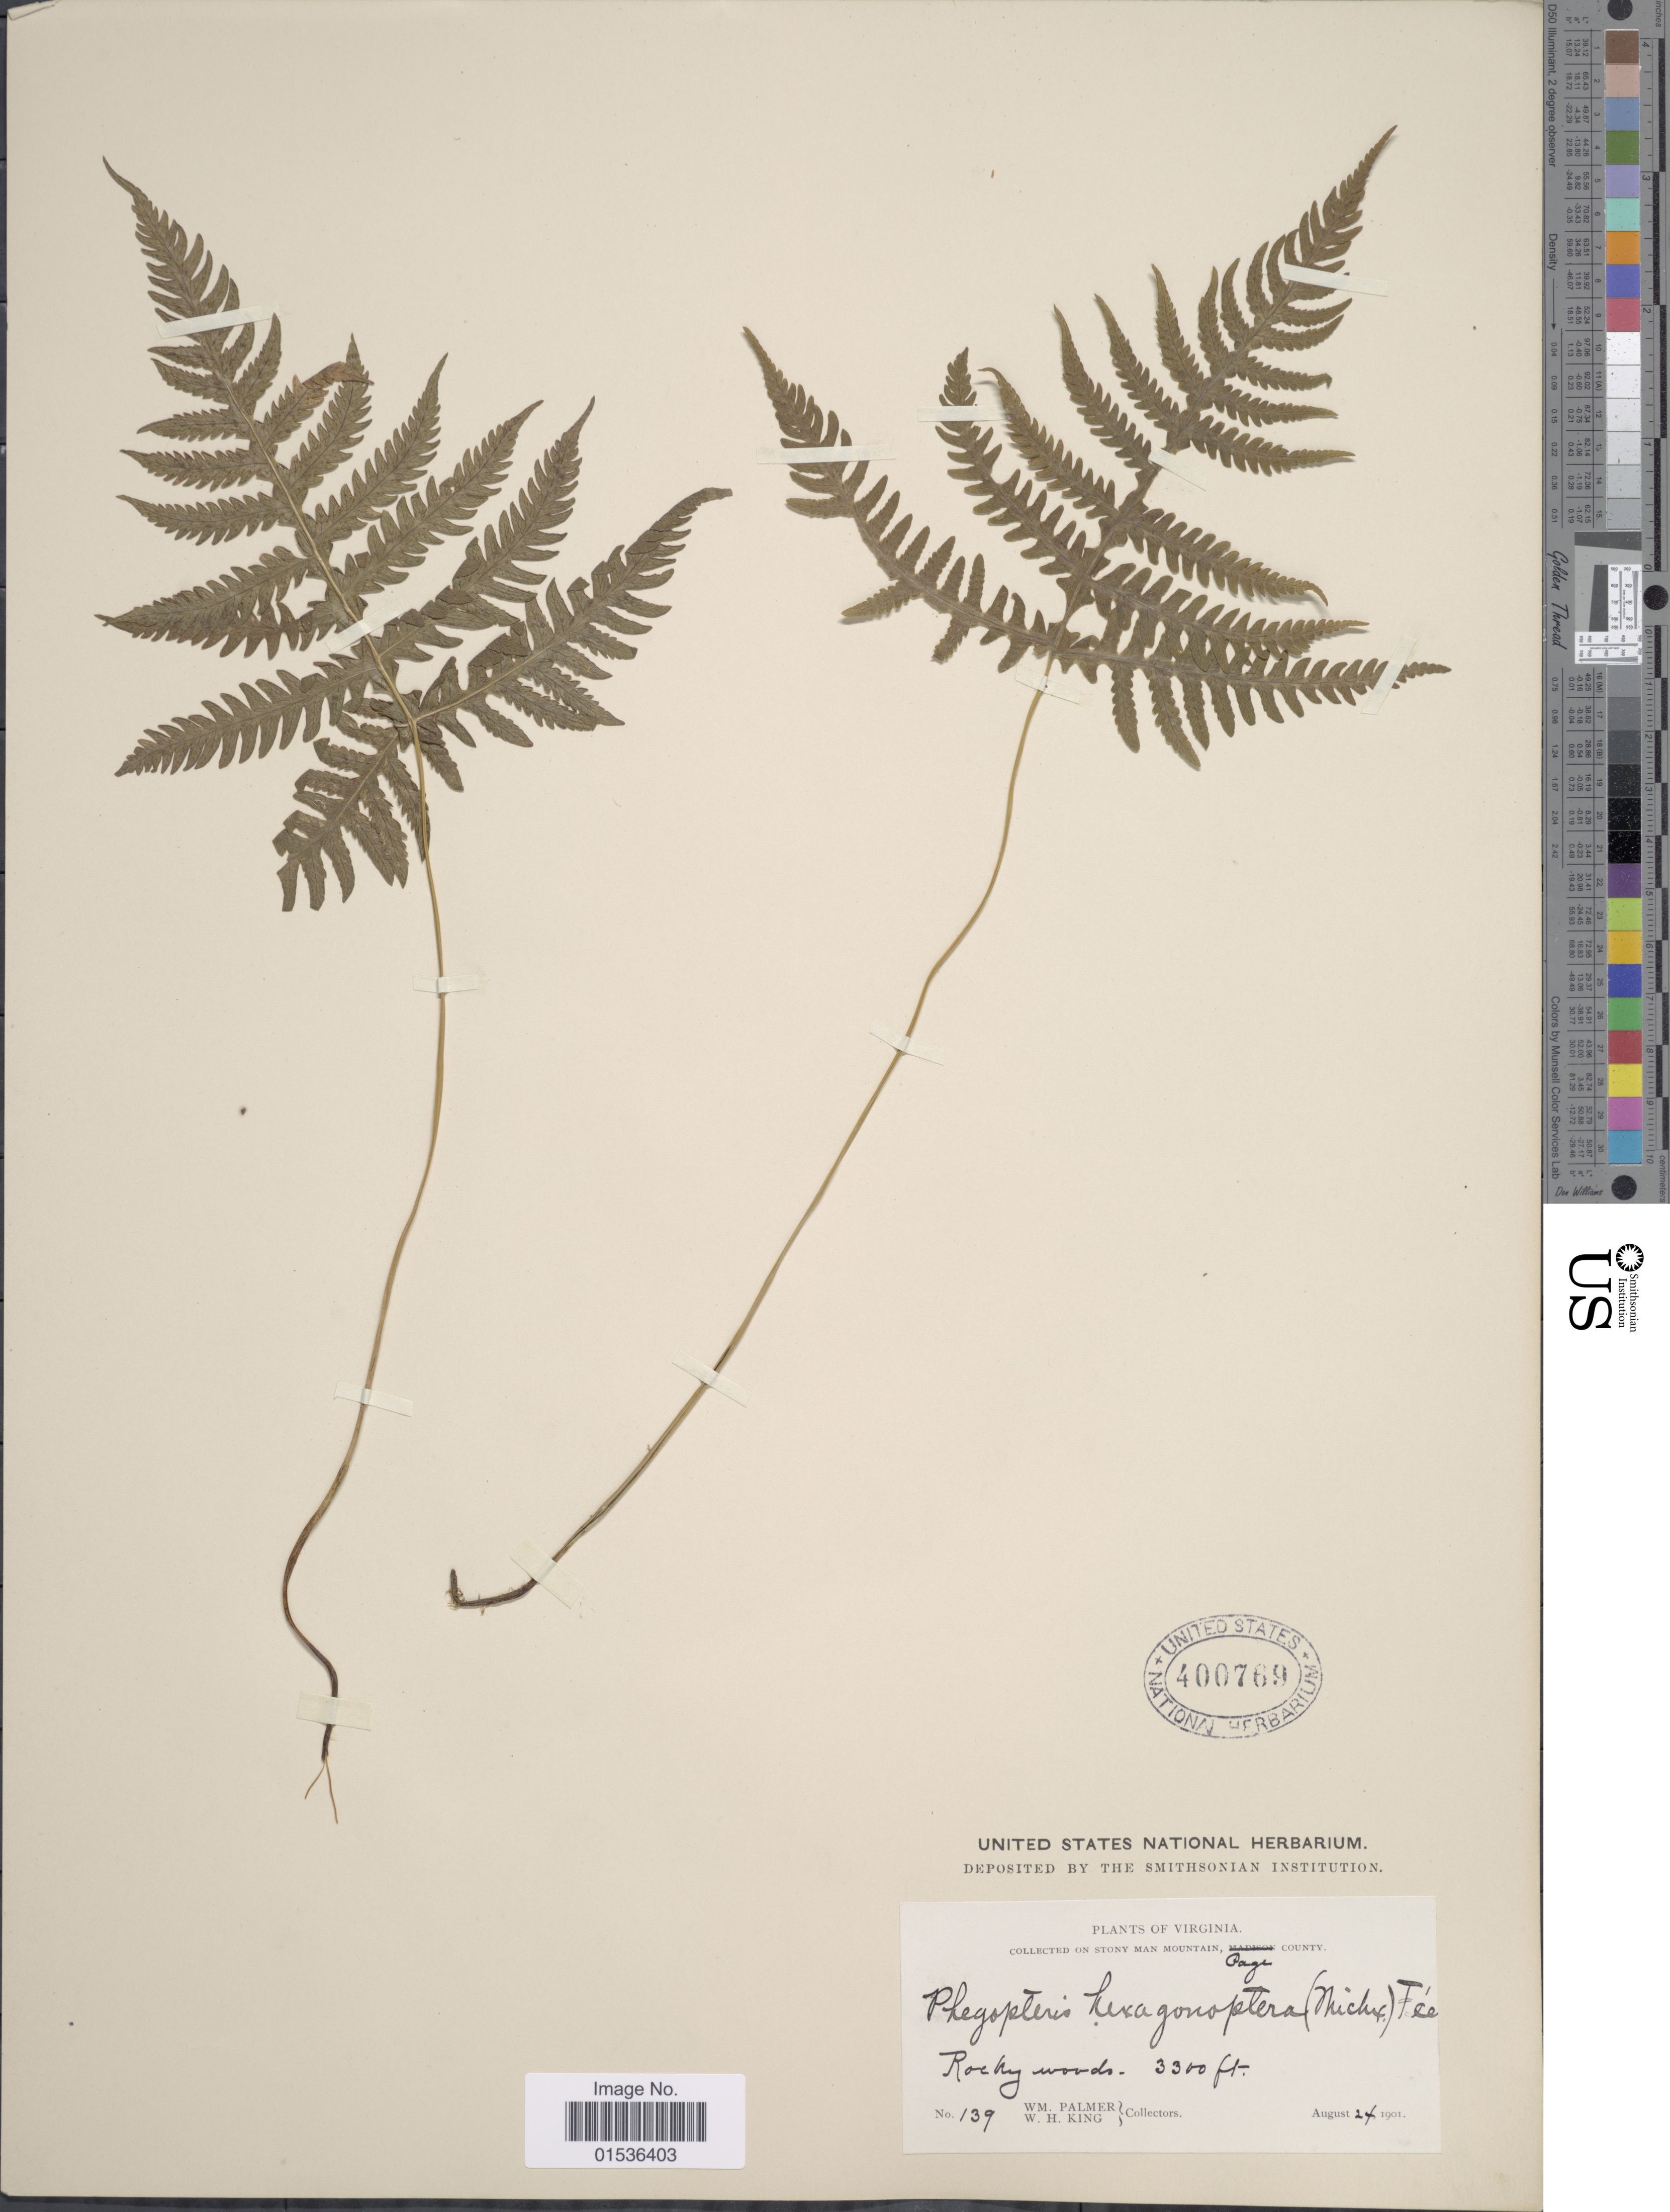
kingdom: Plantae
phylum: Tracheophyta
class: Polypodiopsida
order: Polypodiales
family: Thelypteridaceae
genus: Phegopteris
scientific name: Phegopteris hexagonoptera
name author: (Michx.) Fée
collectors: W. Palmer & W. H. King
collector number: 139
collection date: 1901-08-24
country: United States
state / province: Virginia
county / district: Page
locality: Stony Man Mountain, Page County.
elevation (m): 1006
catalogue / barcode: US 400769